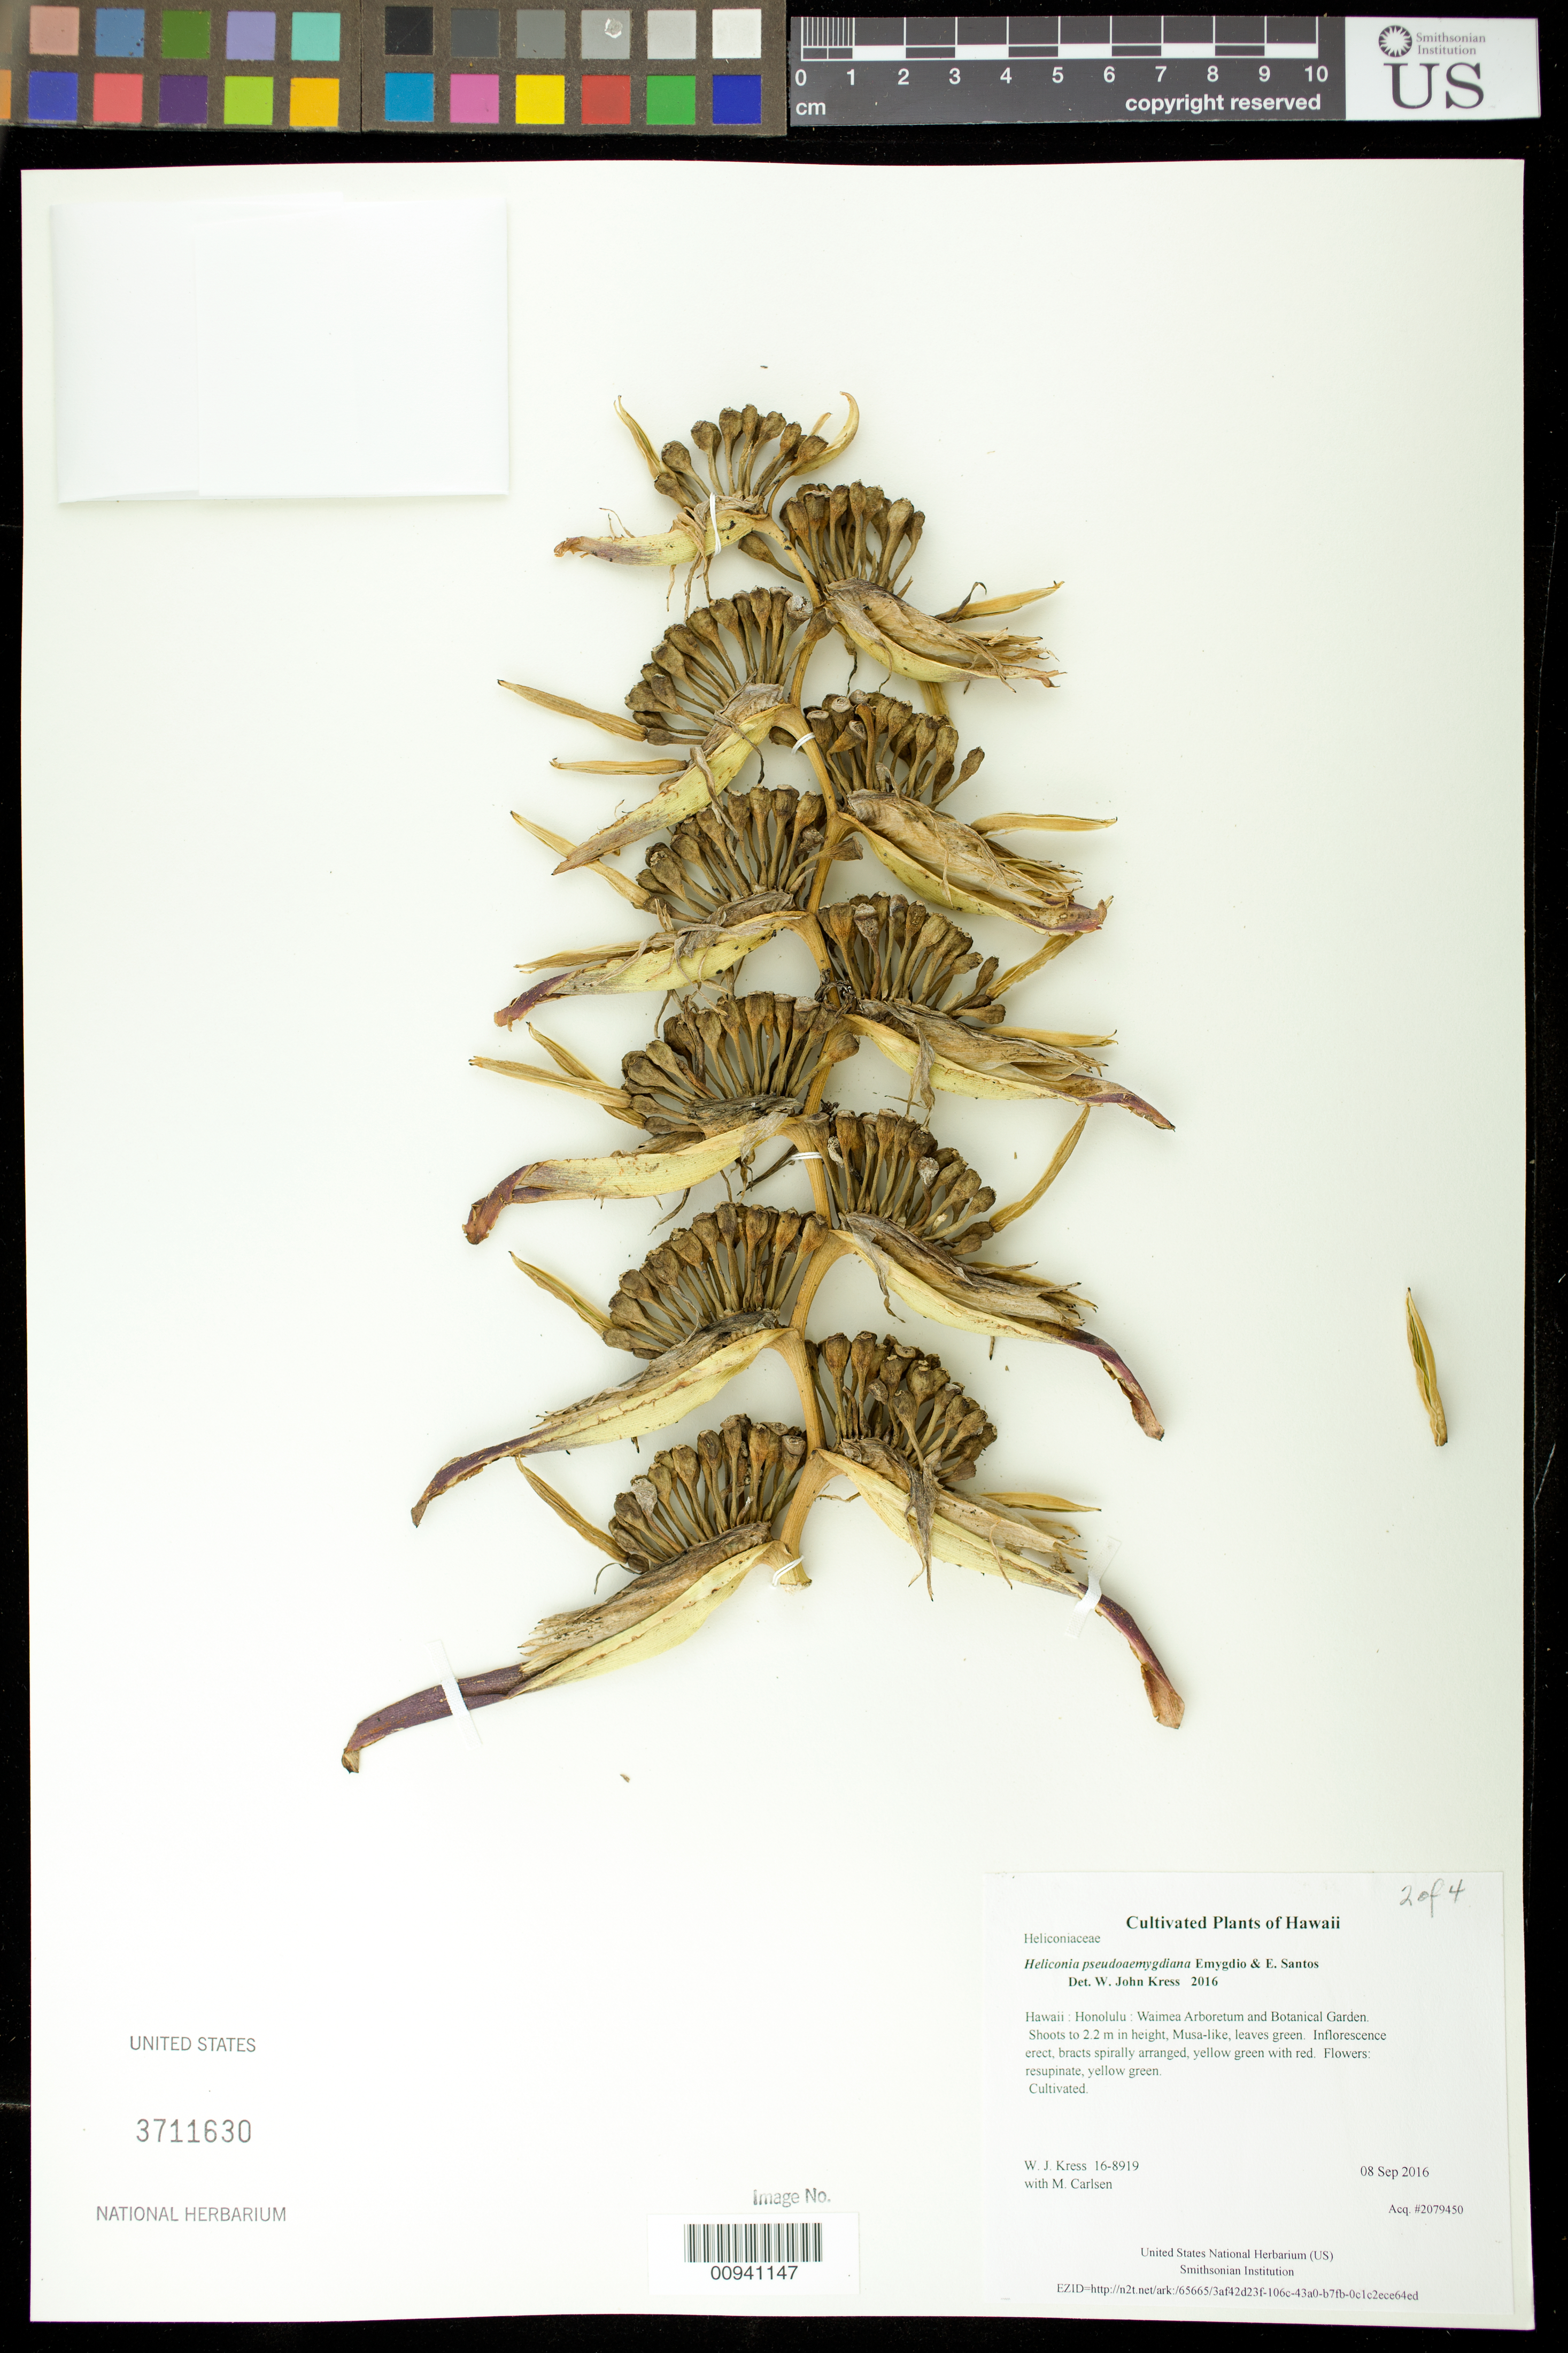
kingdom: Plantae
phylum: Tracheophyta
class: Liliopsida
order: Zingiberales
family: Heliconiaceae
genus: Heliconia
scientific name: Heliconia pseudoaemygdiana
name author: Emygdio & E. Santos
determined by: Kress, W. J., (US), Smithsonian Institution - National Museum of Natural History (UNITED STATES)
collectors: W. J. Kress & M. M. Carlsen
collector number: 16-8919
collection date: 2016-09-08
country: United States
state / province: Hawaii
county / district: Honolulu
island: Oahu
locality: Waimea Arboretum and Botanical Garden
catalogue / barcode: US 3711630